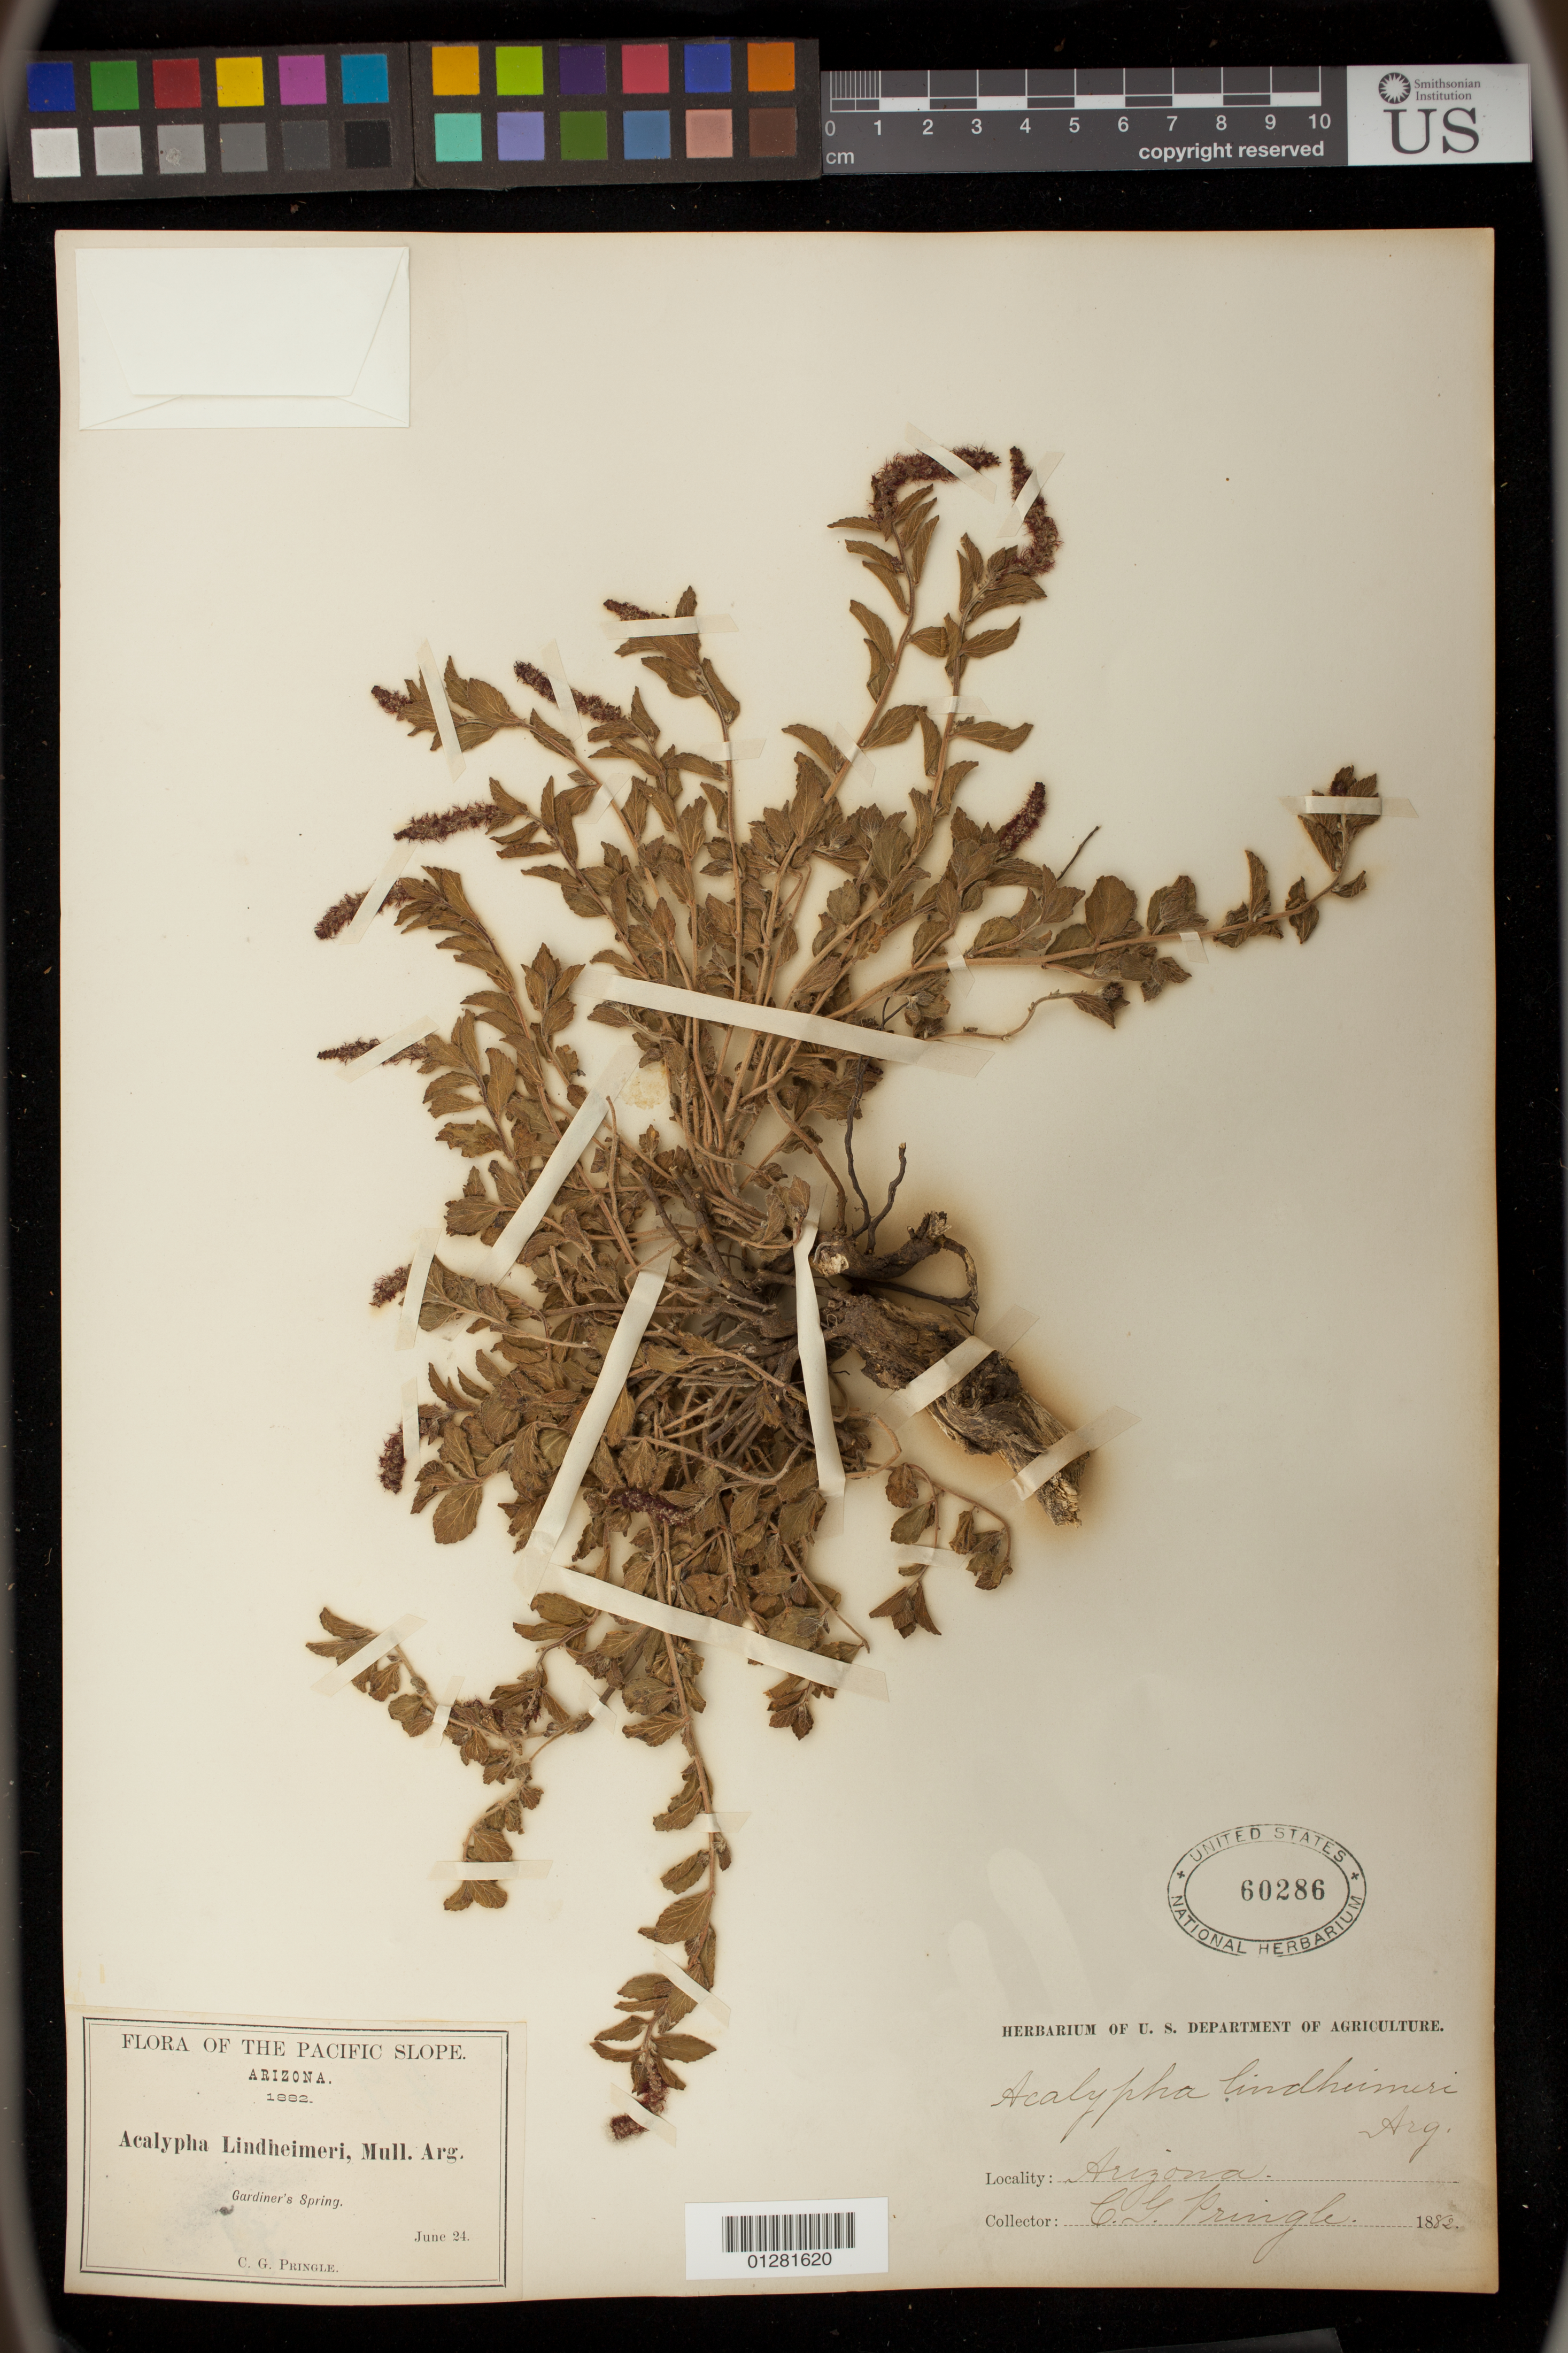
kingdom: Plantae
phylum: Tracheophyta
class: Magnoliopsida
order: Malpighiales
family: Euphorbiaceae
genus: Acalypha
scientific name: Acalypha lindheimeri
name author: Müll. Arg.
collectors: C. G. Pringle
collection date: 1882-06-24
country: United States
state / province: Arizona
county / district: Mohave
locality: Gardiner's Spring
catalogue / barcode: US 60286